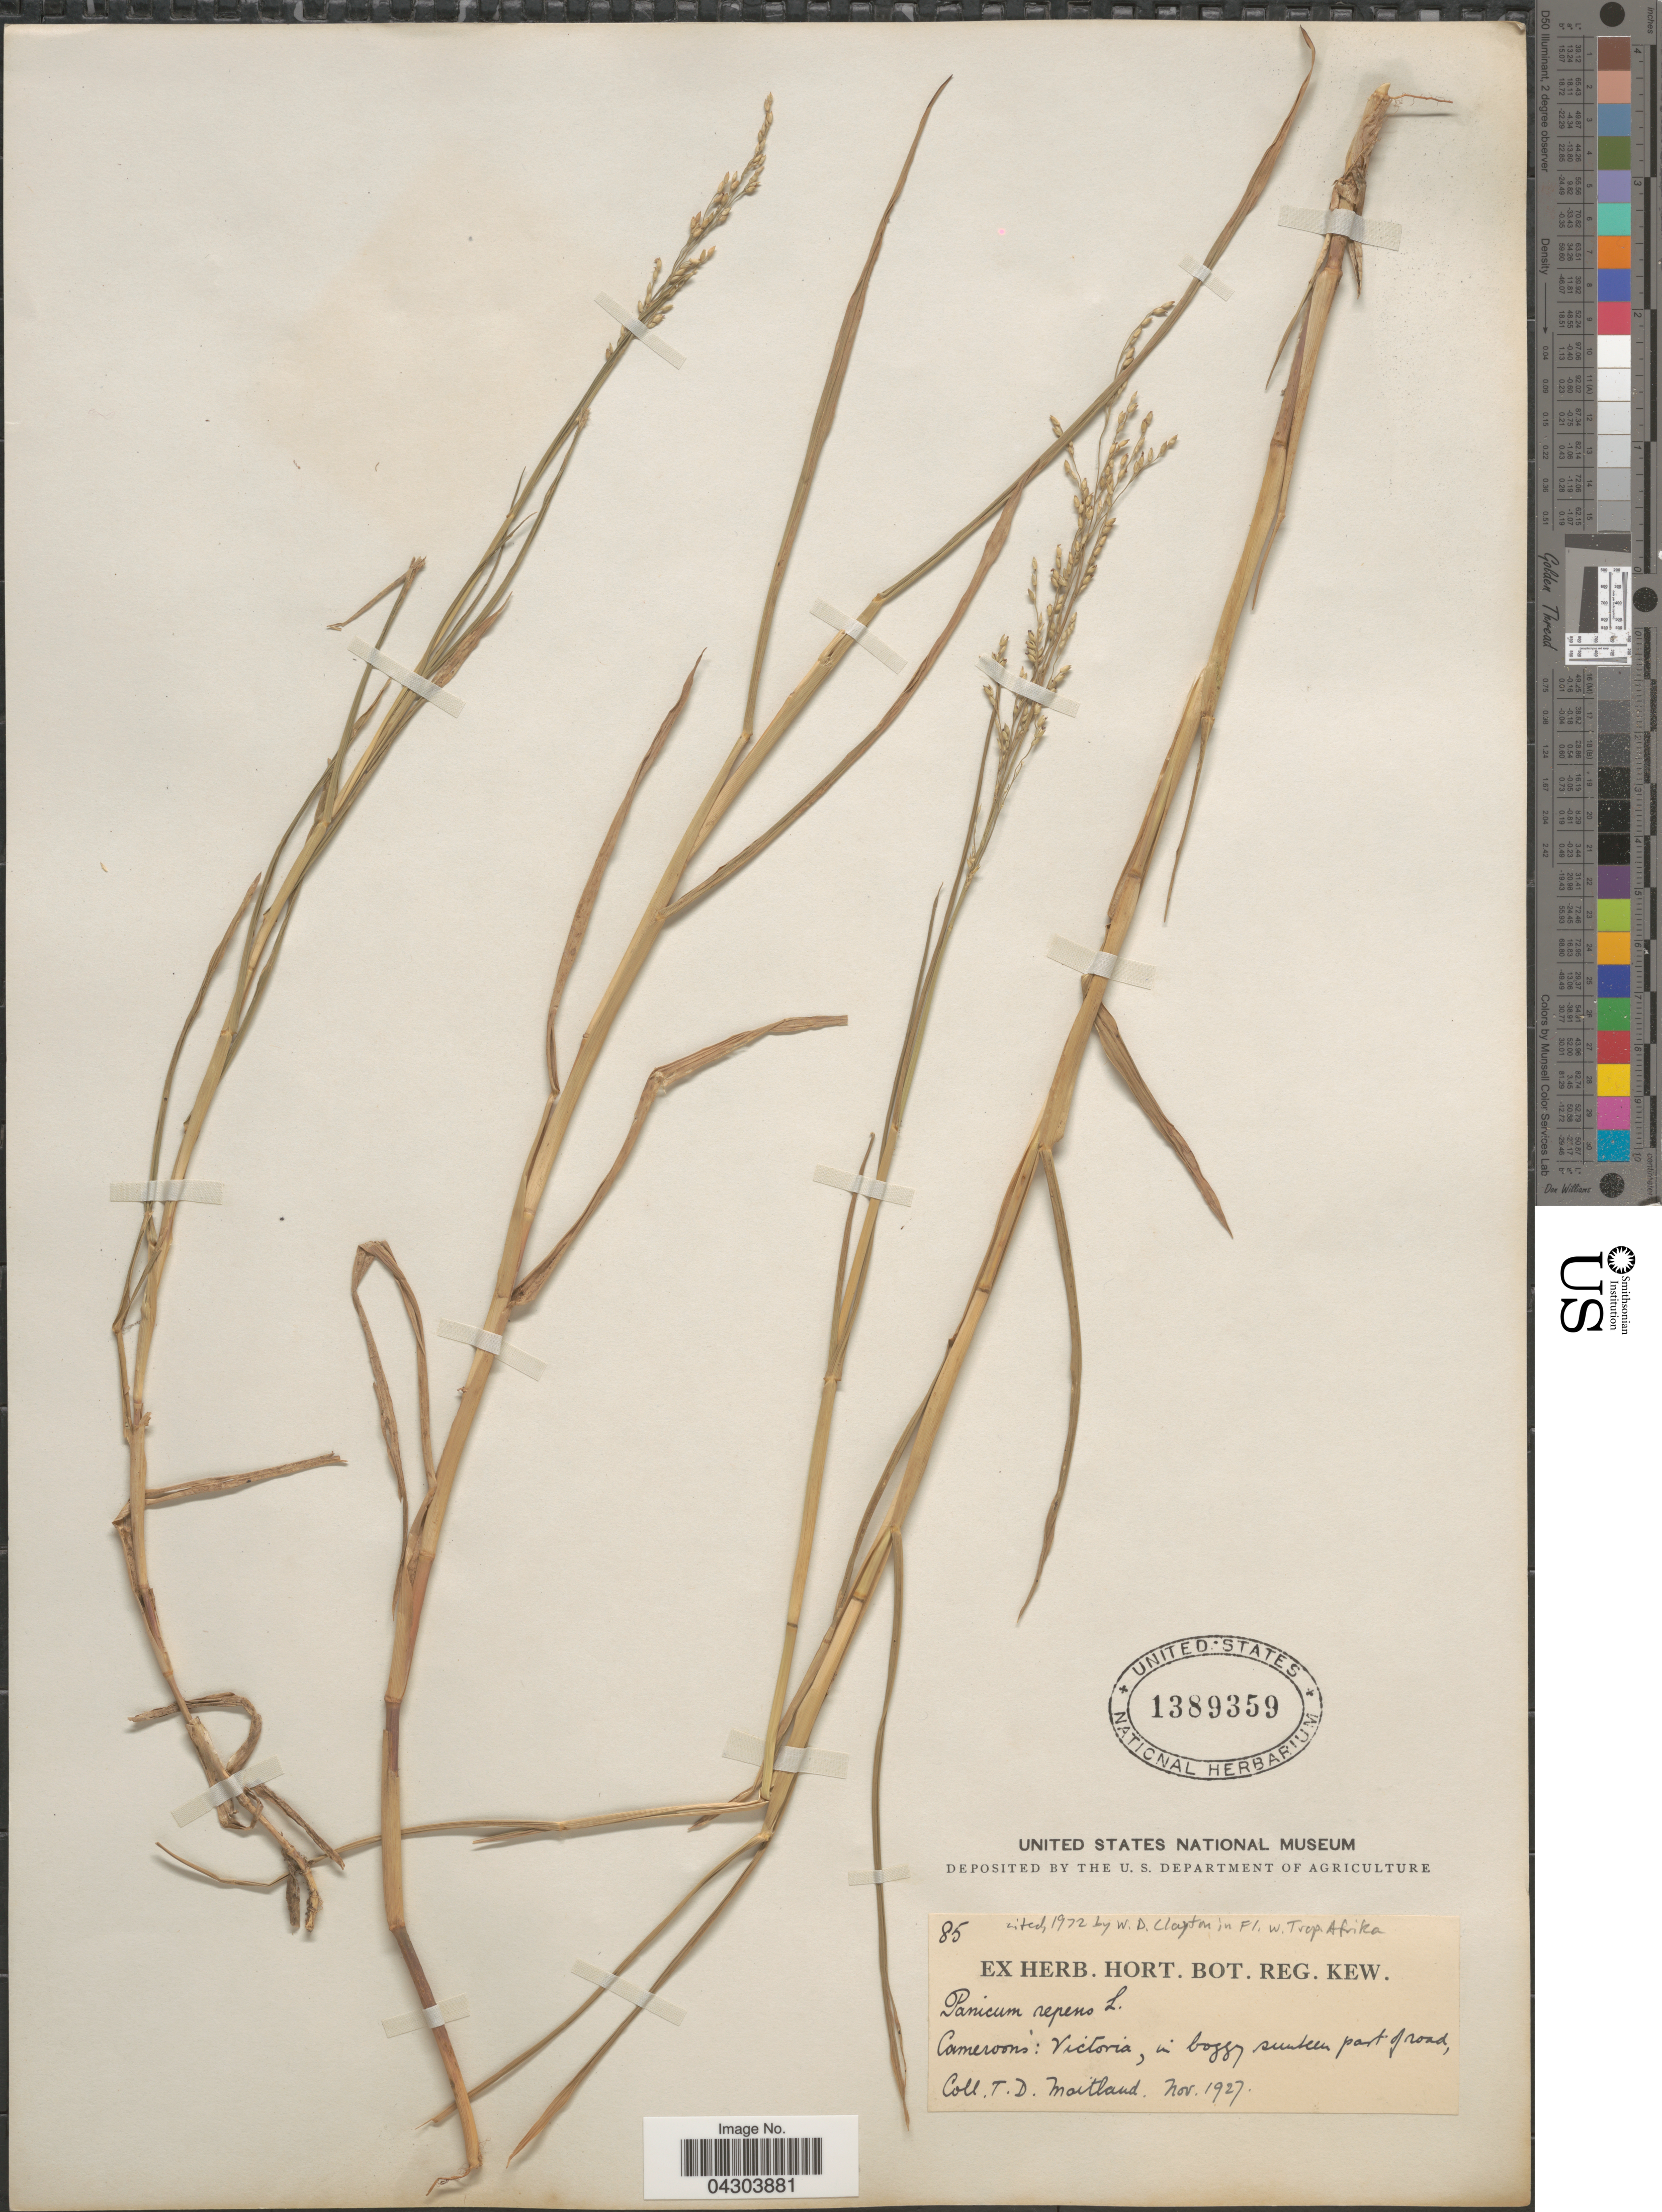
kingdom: Plantae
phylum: Tracheophyta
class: Liliopsida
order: Poales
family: Poaceae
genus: Panicum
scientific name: Panicum repens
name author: L.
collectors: T. Maitland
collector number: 85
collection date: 1927-11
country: Cameroon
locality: Victoria, in boggy sunken part of road.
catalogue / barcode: US 1389359